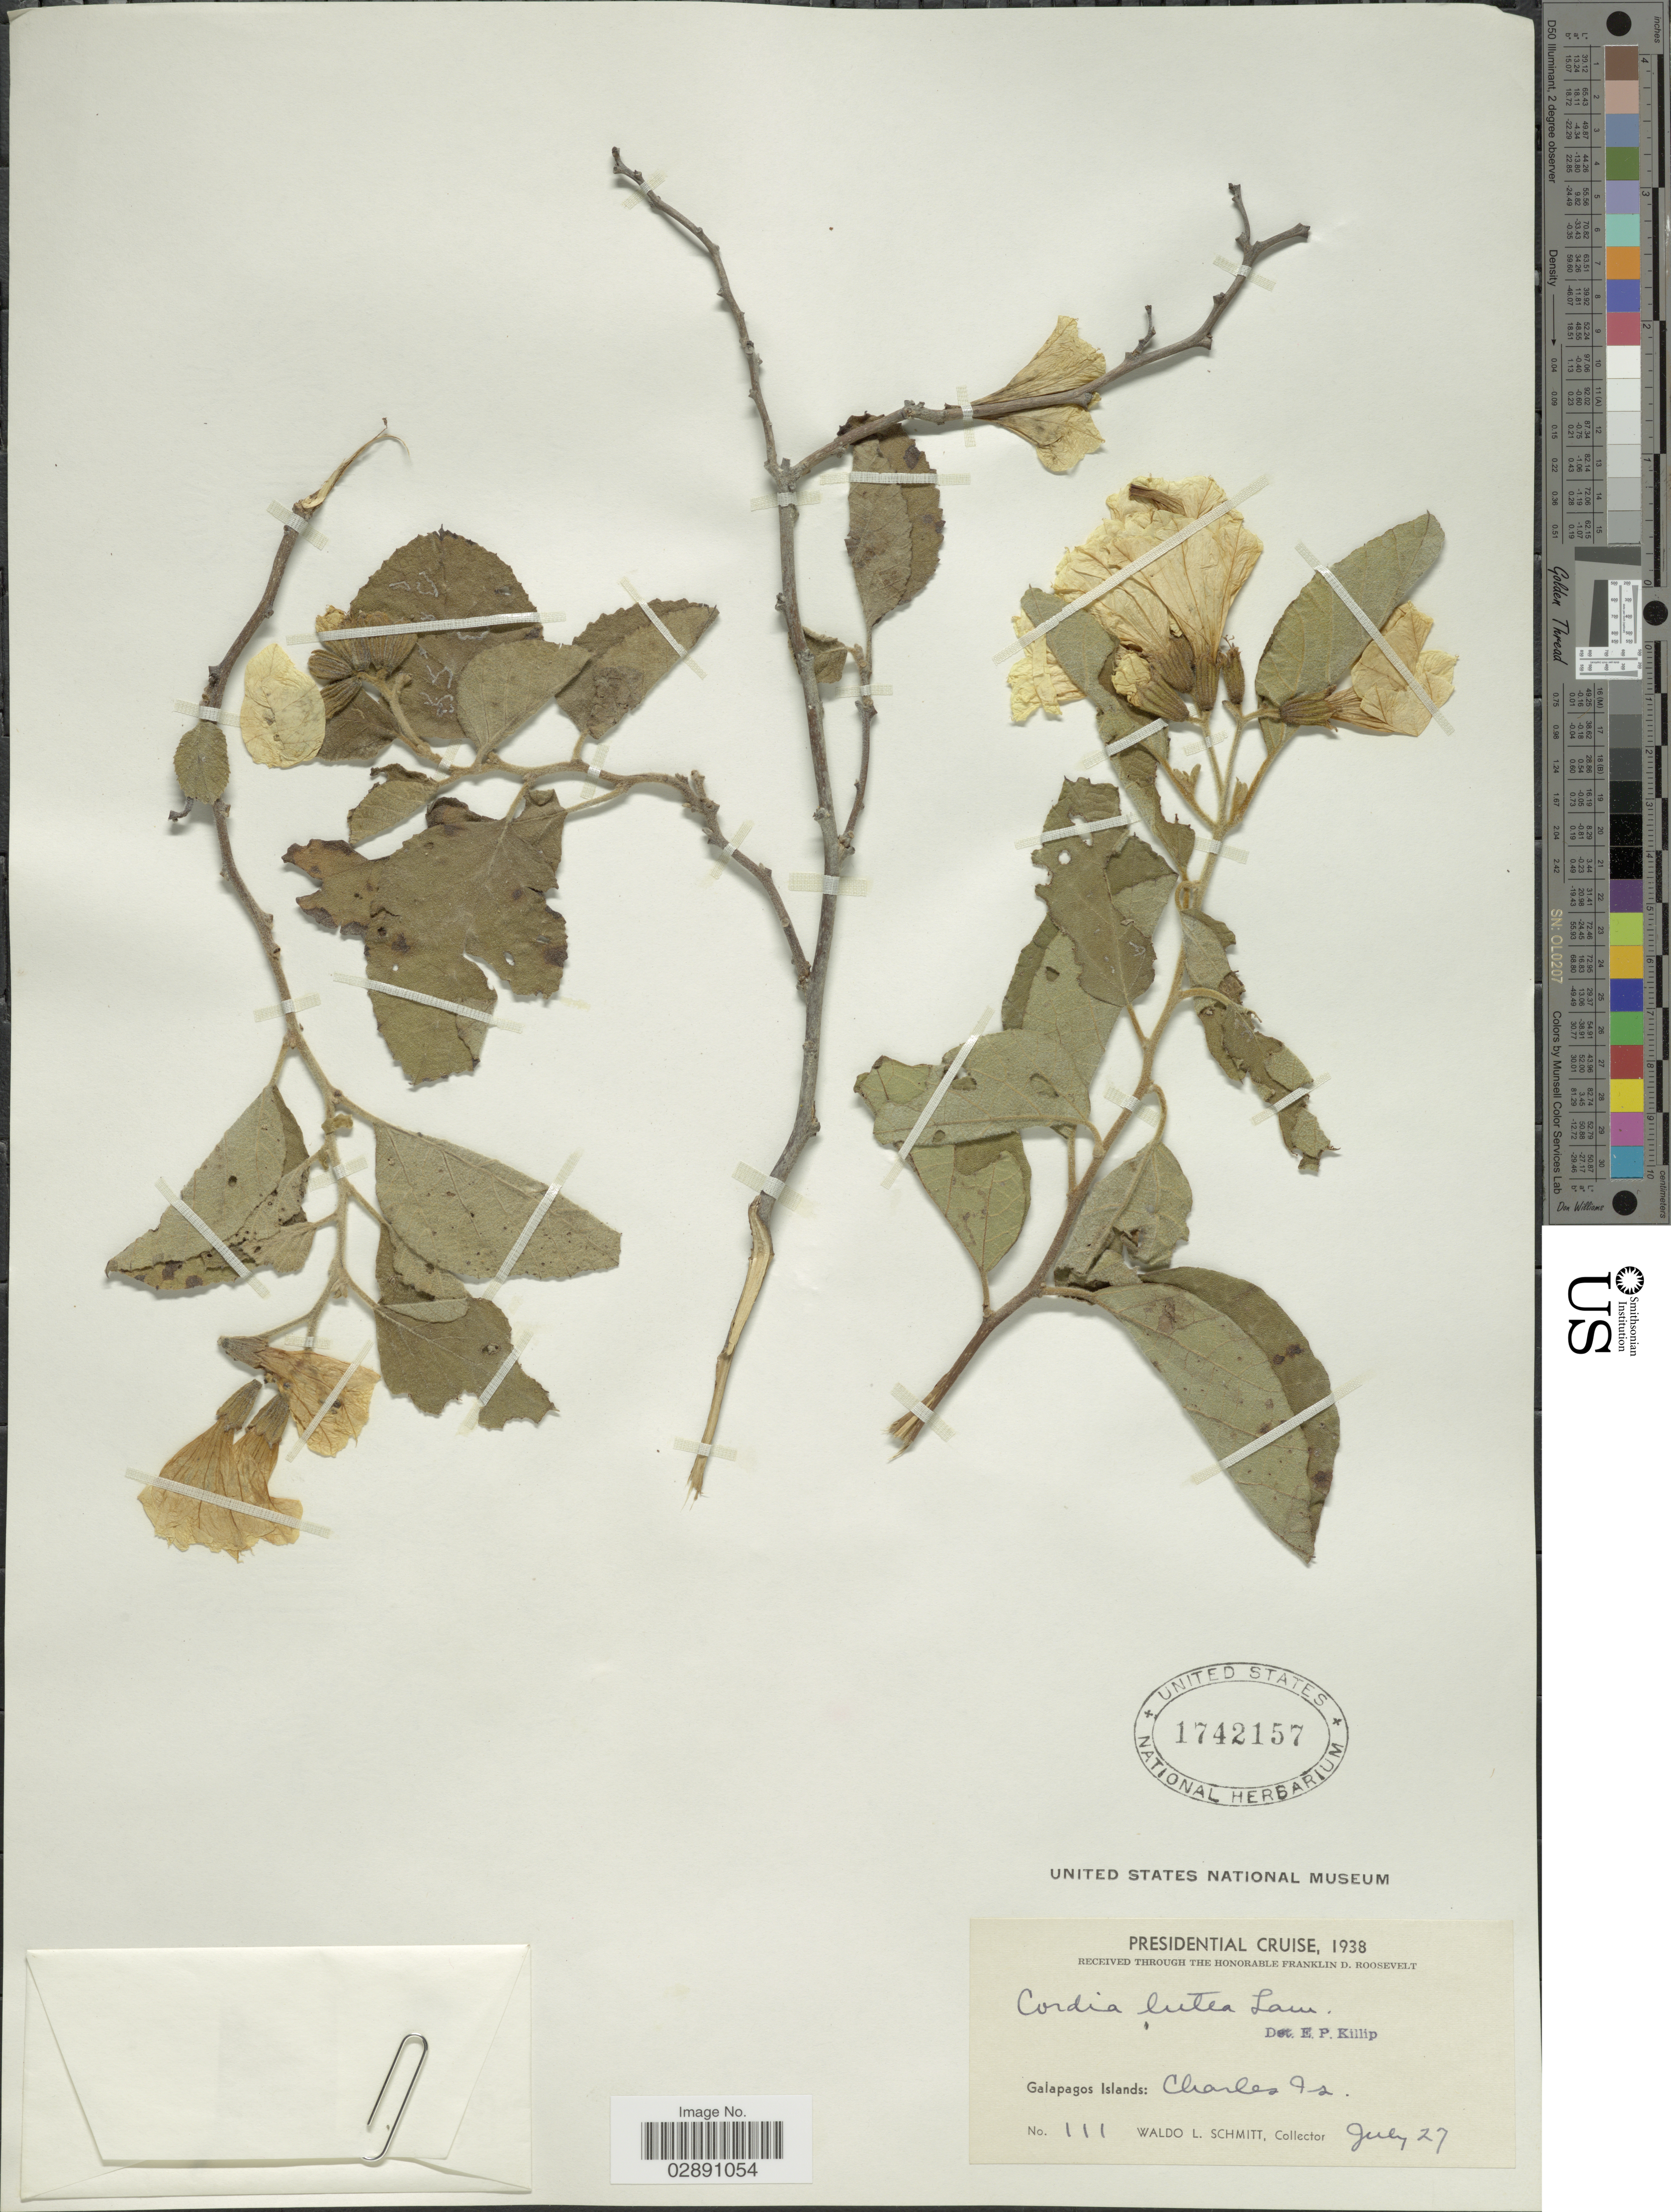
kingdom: Plantae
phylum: Tracheophyta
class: Magnoliopsida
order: Boraginales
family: Cordiaceae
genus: Cordia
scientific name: Cordia lutea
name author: Lam.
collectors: W. L. Schmitt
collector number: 111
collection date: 1938-07-27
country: Ecuador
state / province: Colón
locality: Galapagos Islands: Charles Is.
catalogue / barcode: US 1742157